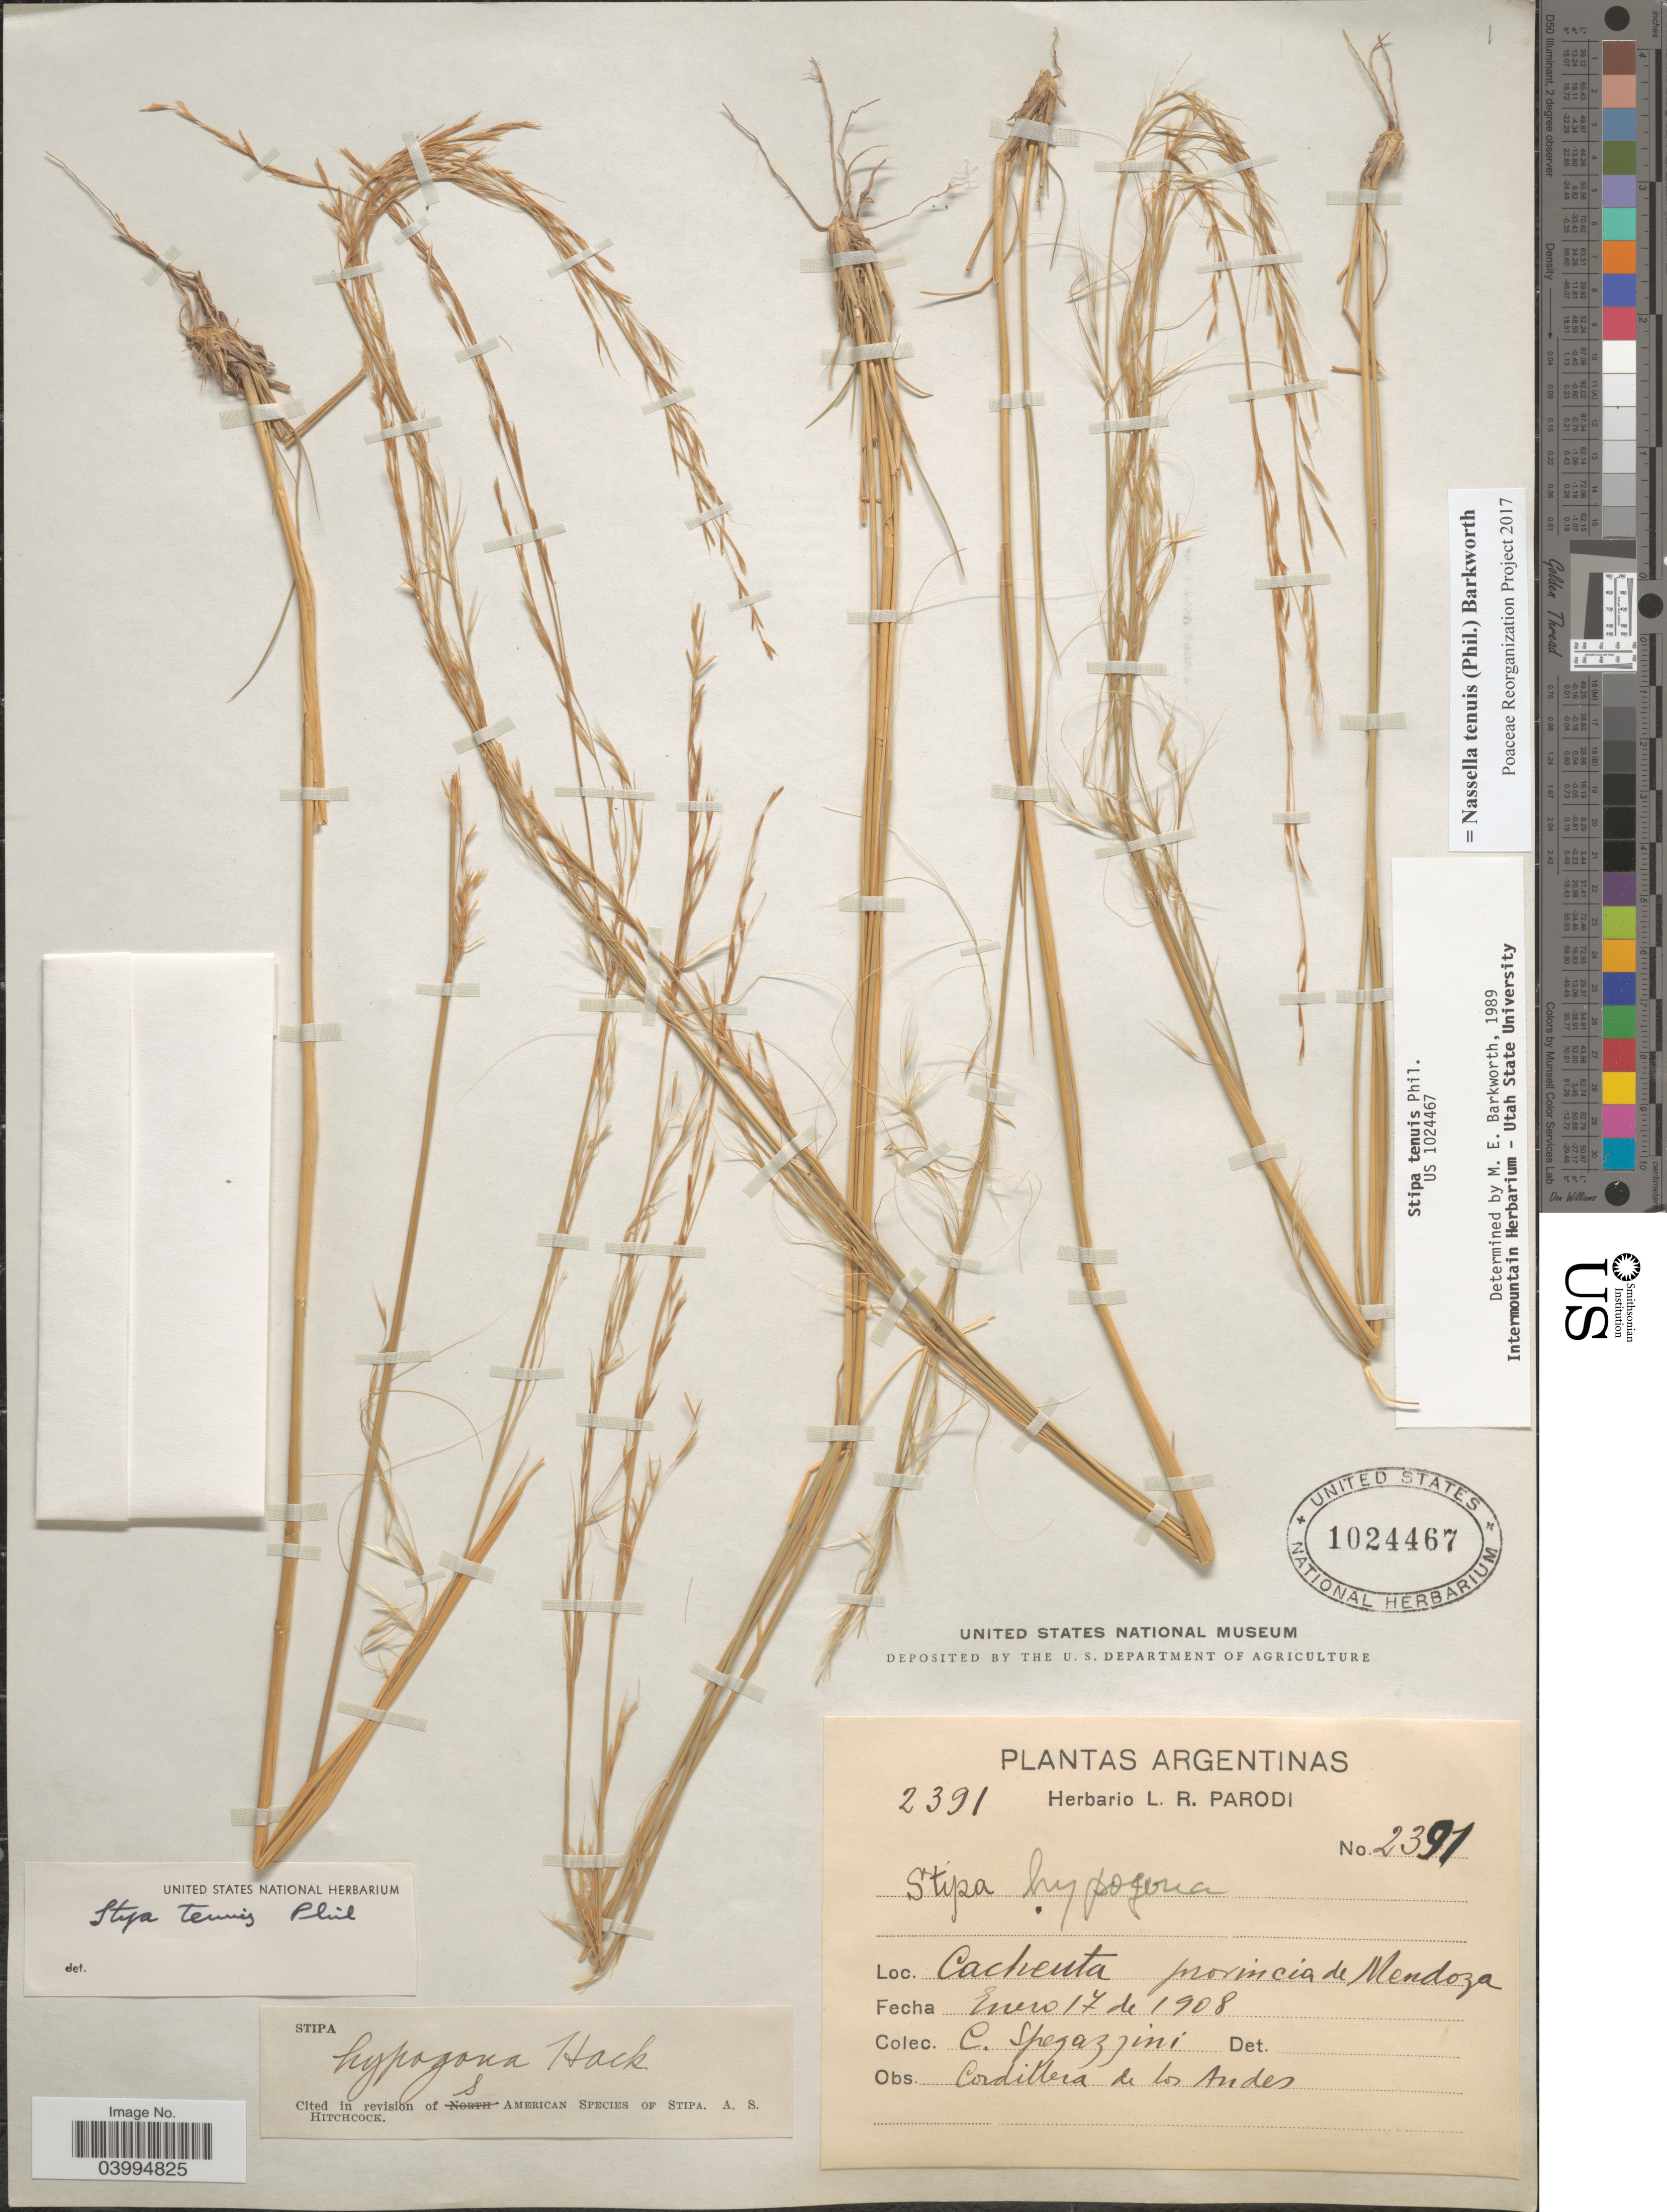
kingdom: Plantae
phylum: Tracheophyta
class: Liliopsida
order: Poales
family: Poaceae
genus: Nassella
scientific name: Nassella tenuis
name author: (Phil.) Barkworth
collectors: C. L. Spegazzini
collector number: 2391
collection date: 1908-01-17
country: Argentina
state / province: Mendoza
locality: Cacheuta. Cordillera de los Andes.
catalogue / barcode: US 1024467